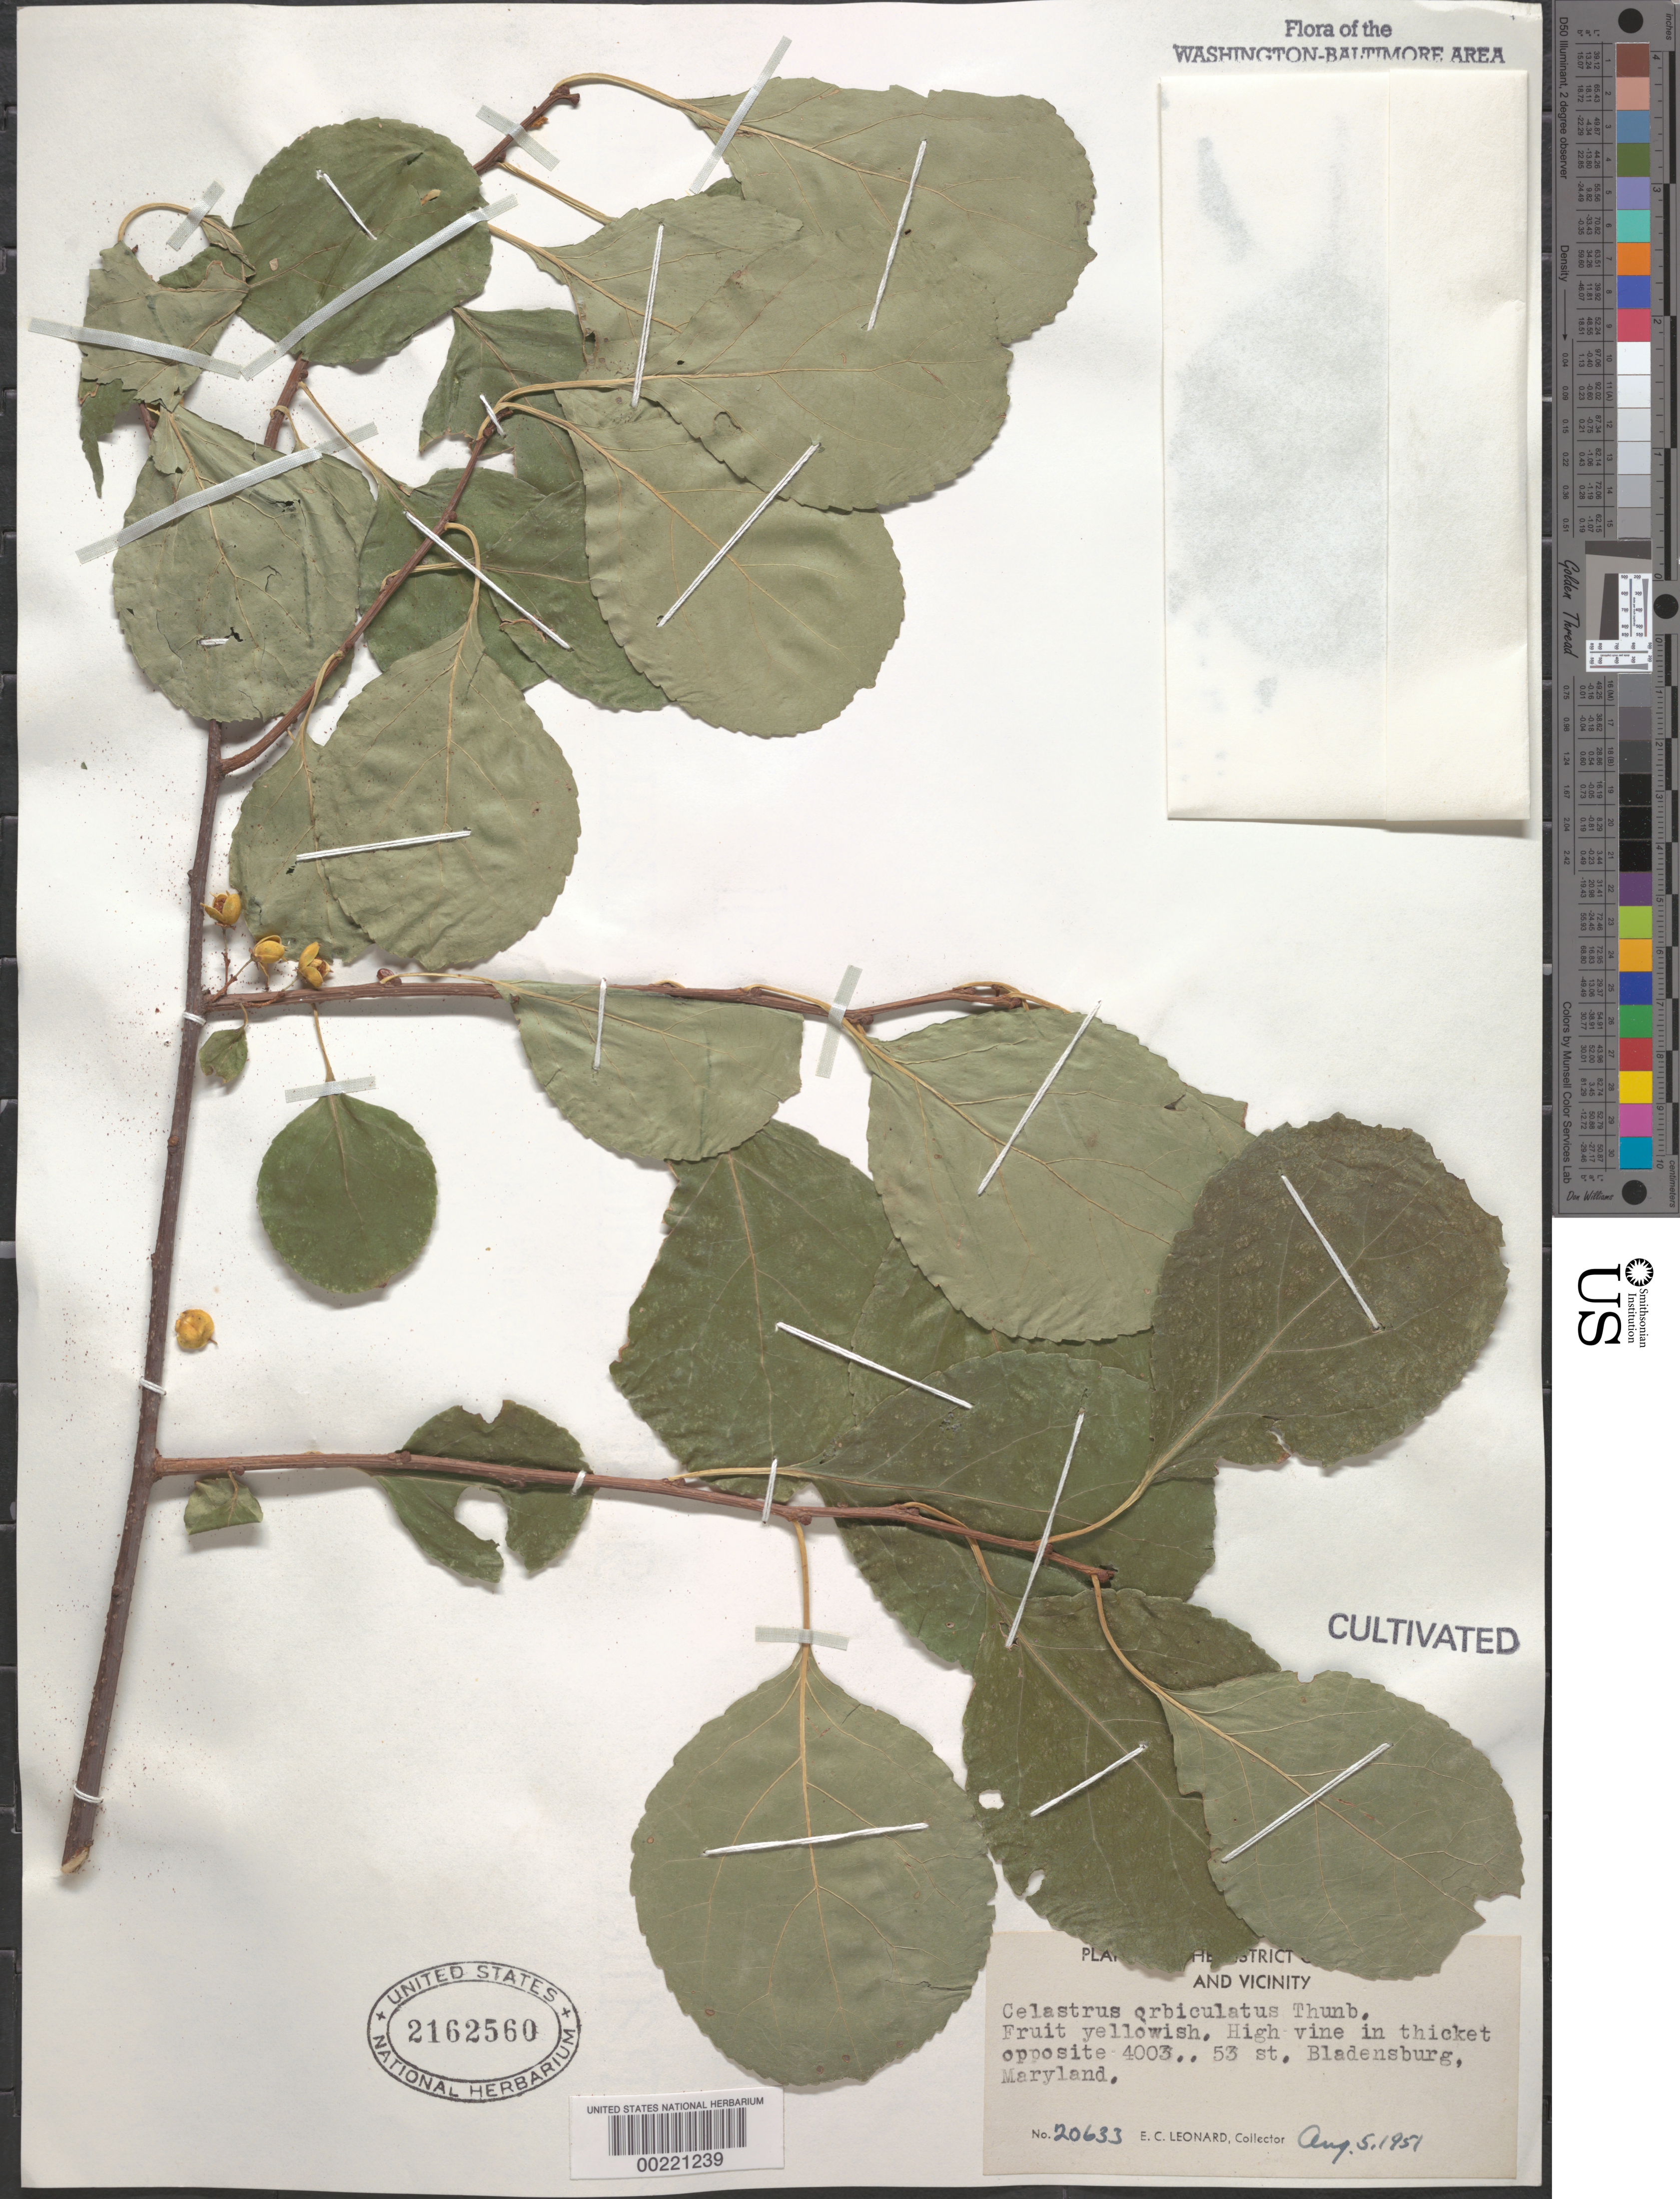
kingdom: Plantae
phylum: Tracheophyta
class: Magnoliopsida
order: Celastrales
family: Celastraceae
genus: Celastrus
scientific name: Celastrus orbiculatus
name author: Thunb.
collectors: E. C. Leonard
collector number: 20633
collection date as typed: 05 Aug 1951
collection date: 1951-08-05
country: United States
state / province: Maryland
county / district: Prince George's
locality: Bladensburg, opposite 4003 53 St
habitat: In thicket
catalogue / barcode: US 2162560